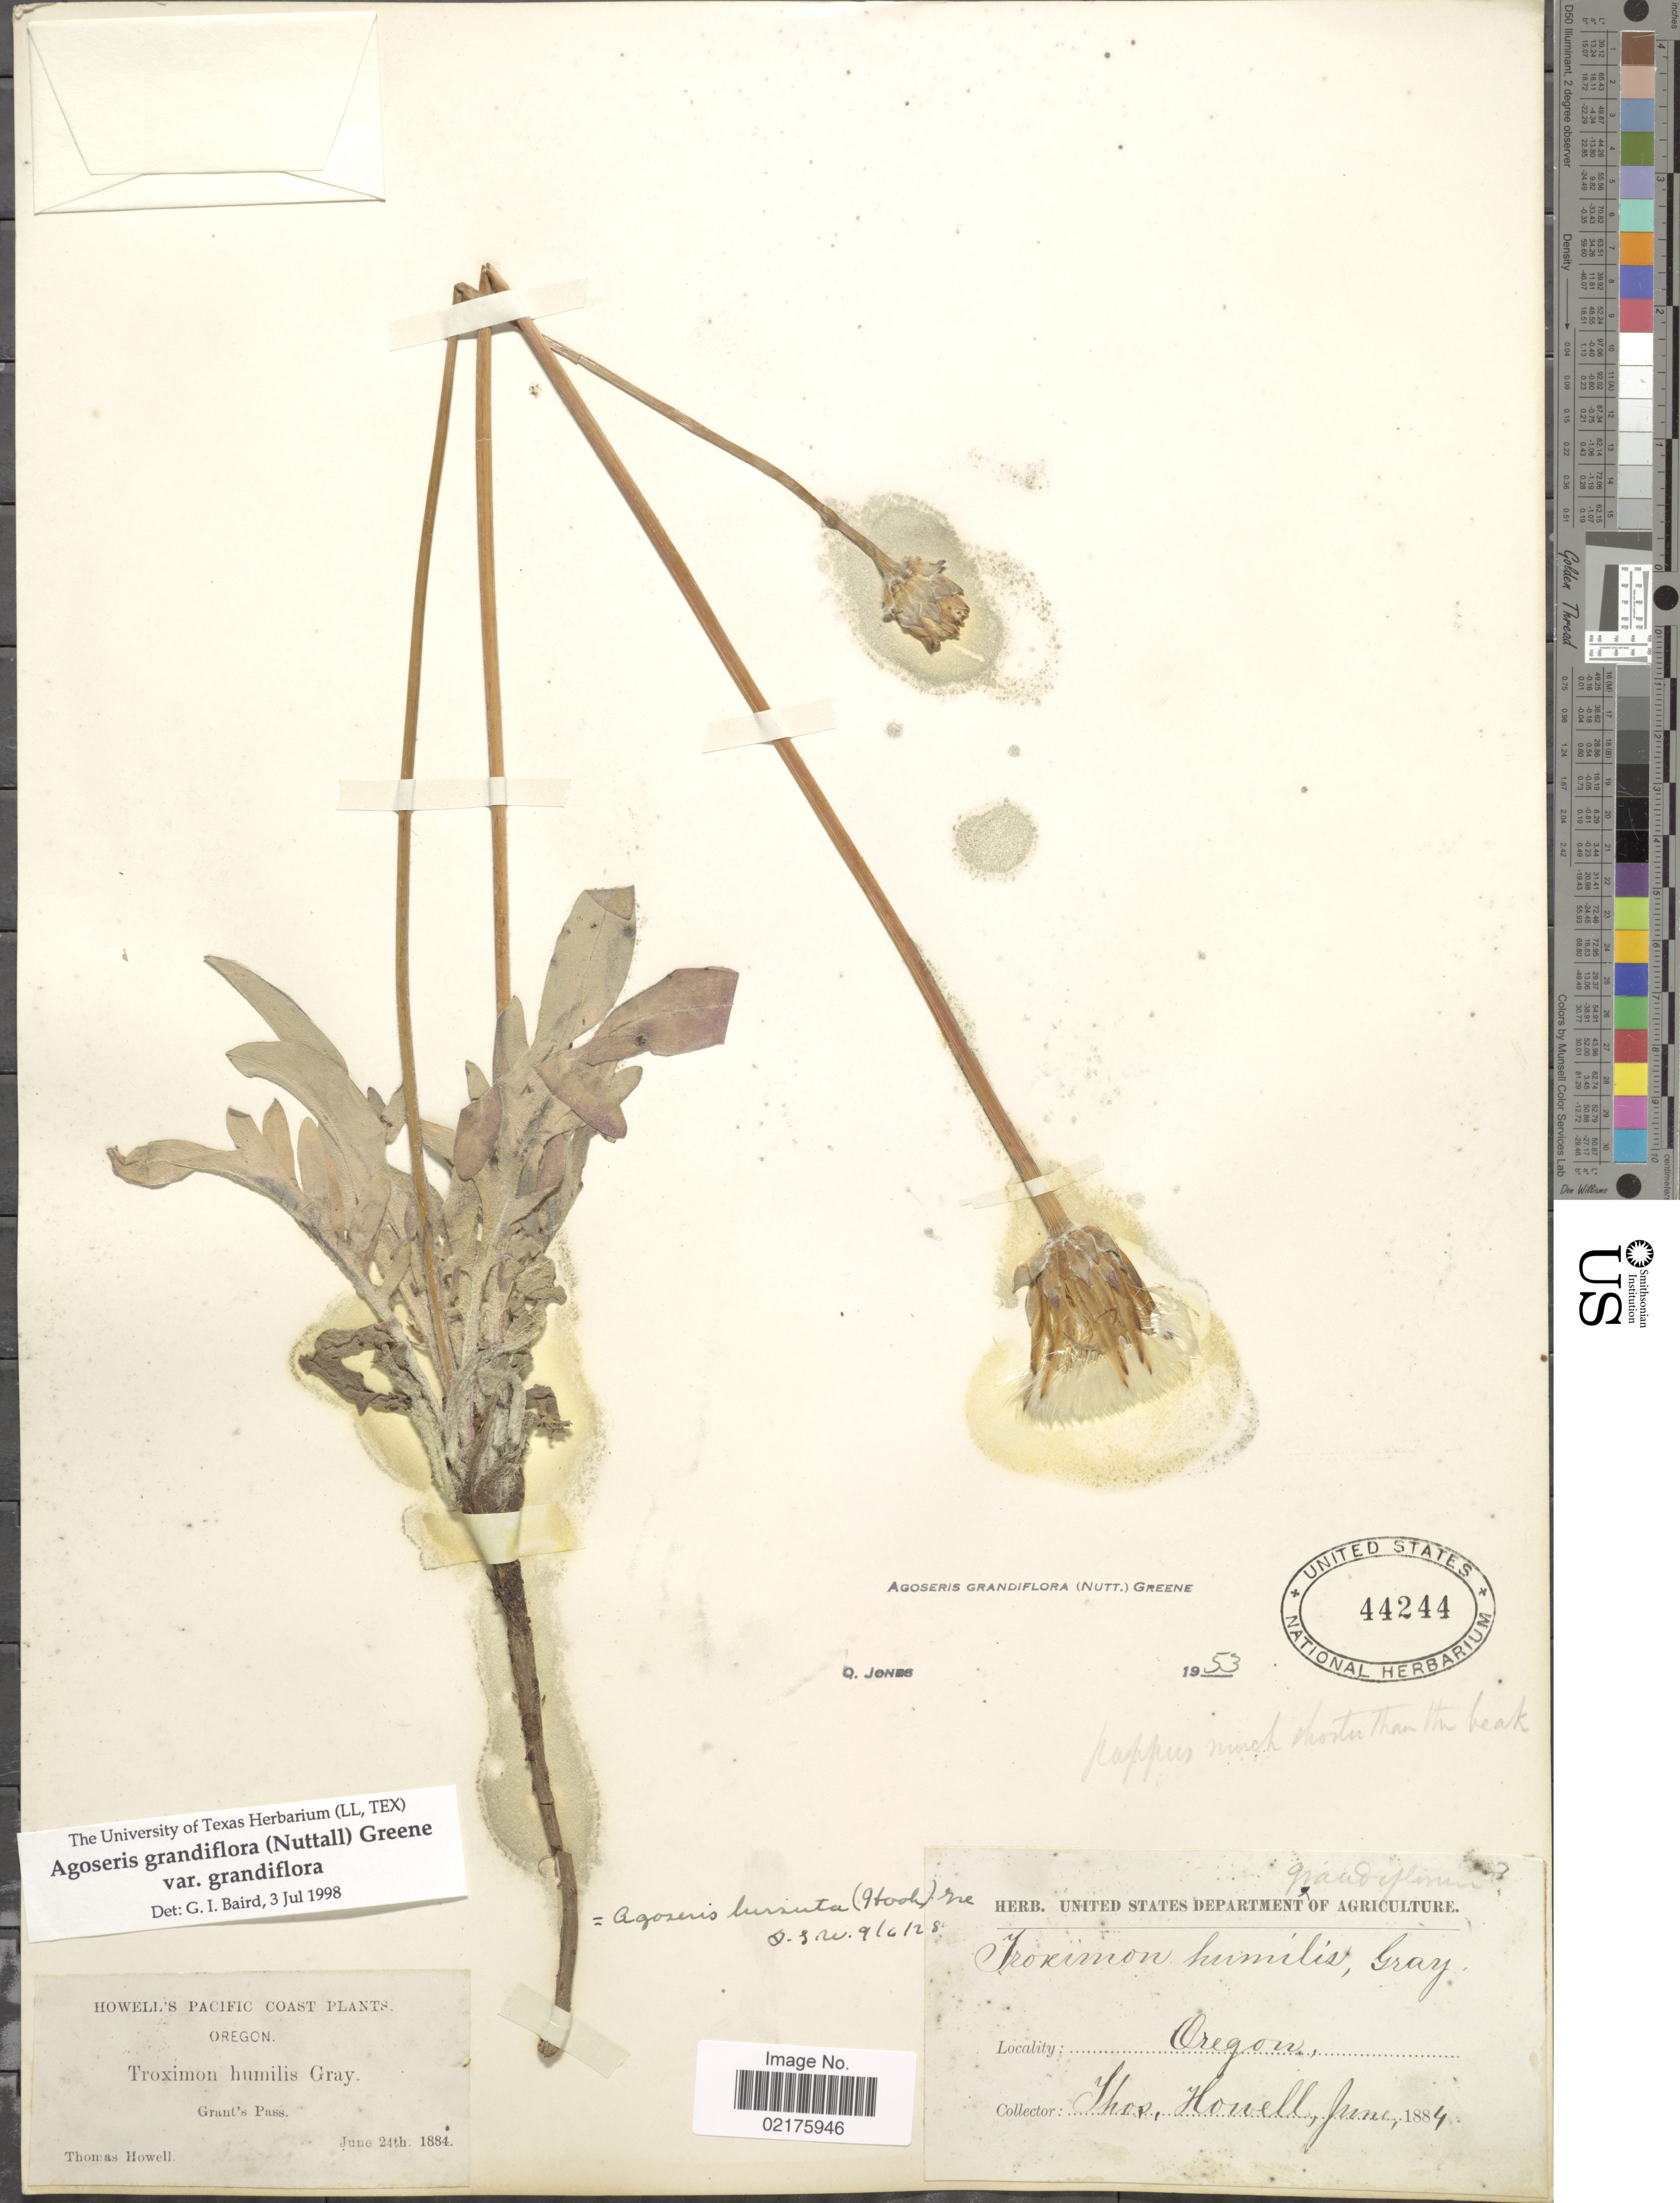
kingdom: Plantae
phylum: Tracheophyta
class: Magnoliopsida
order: Asterales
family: Asteraceae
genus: Agoseris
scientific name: Agoseris grandiflora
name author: (Nutt.) Greene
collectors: T. Howell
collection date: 1884-06-24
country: United States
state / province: Oregon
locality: Pacific Coast, Grant's Pass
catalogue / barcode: US 44244